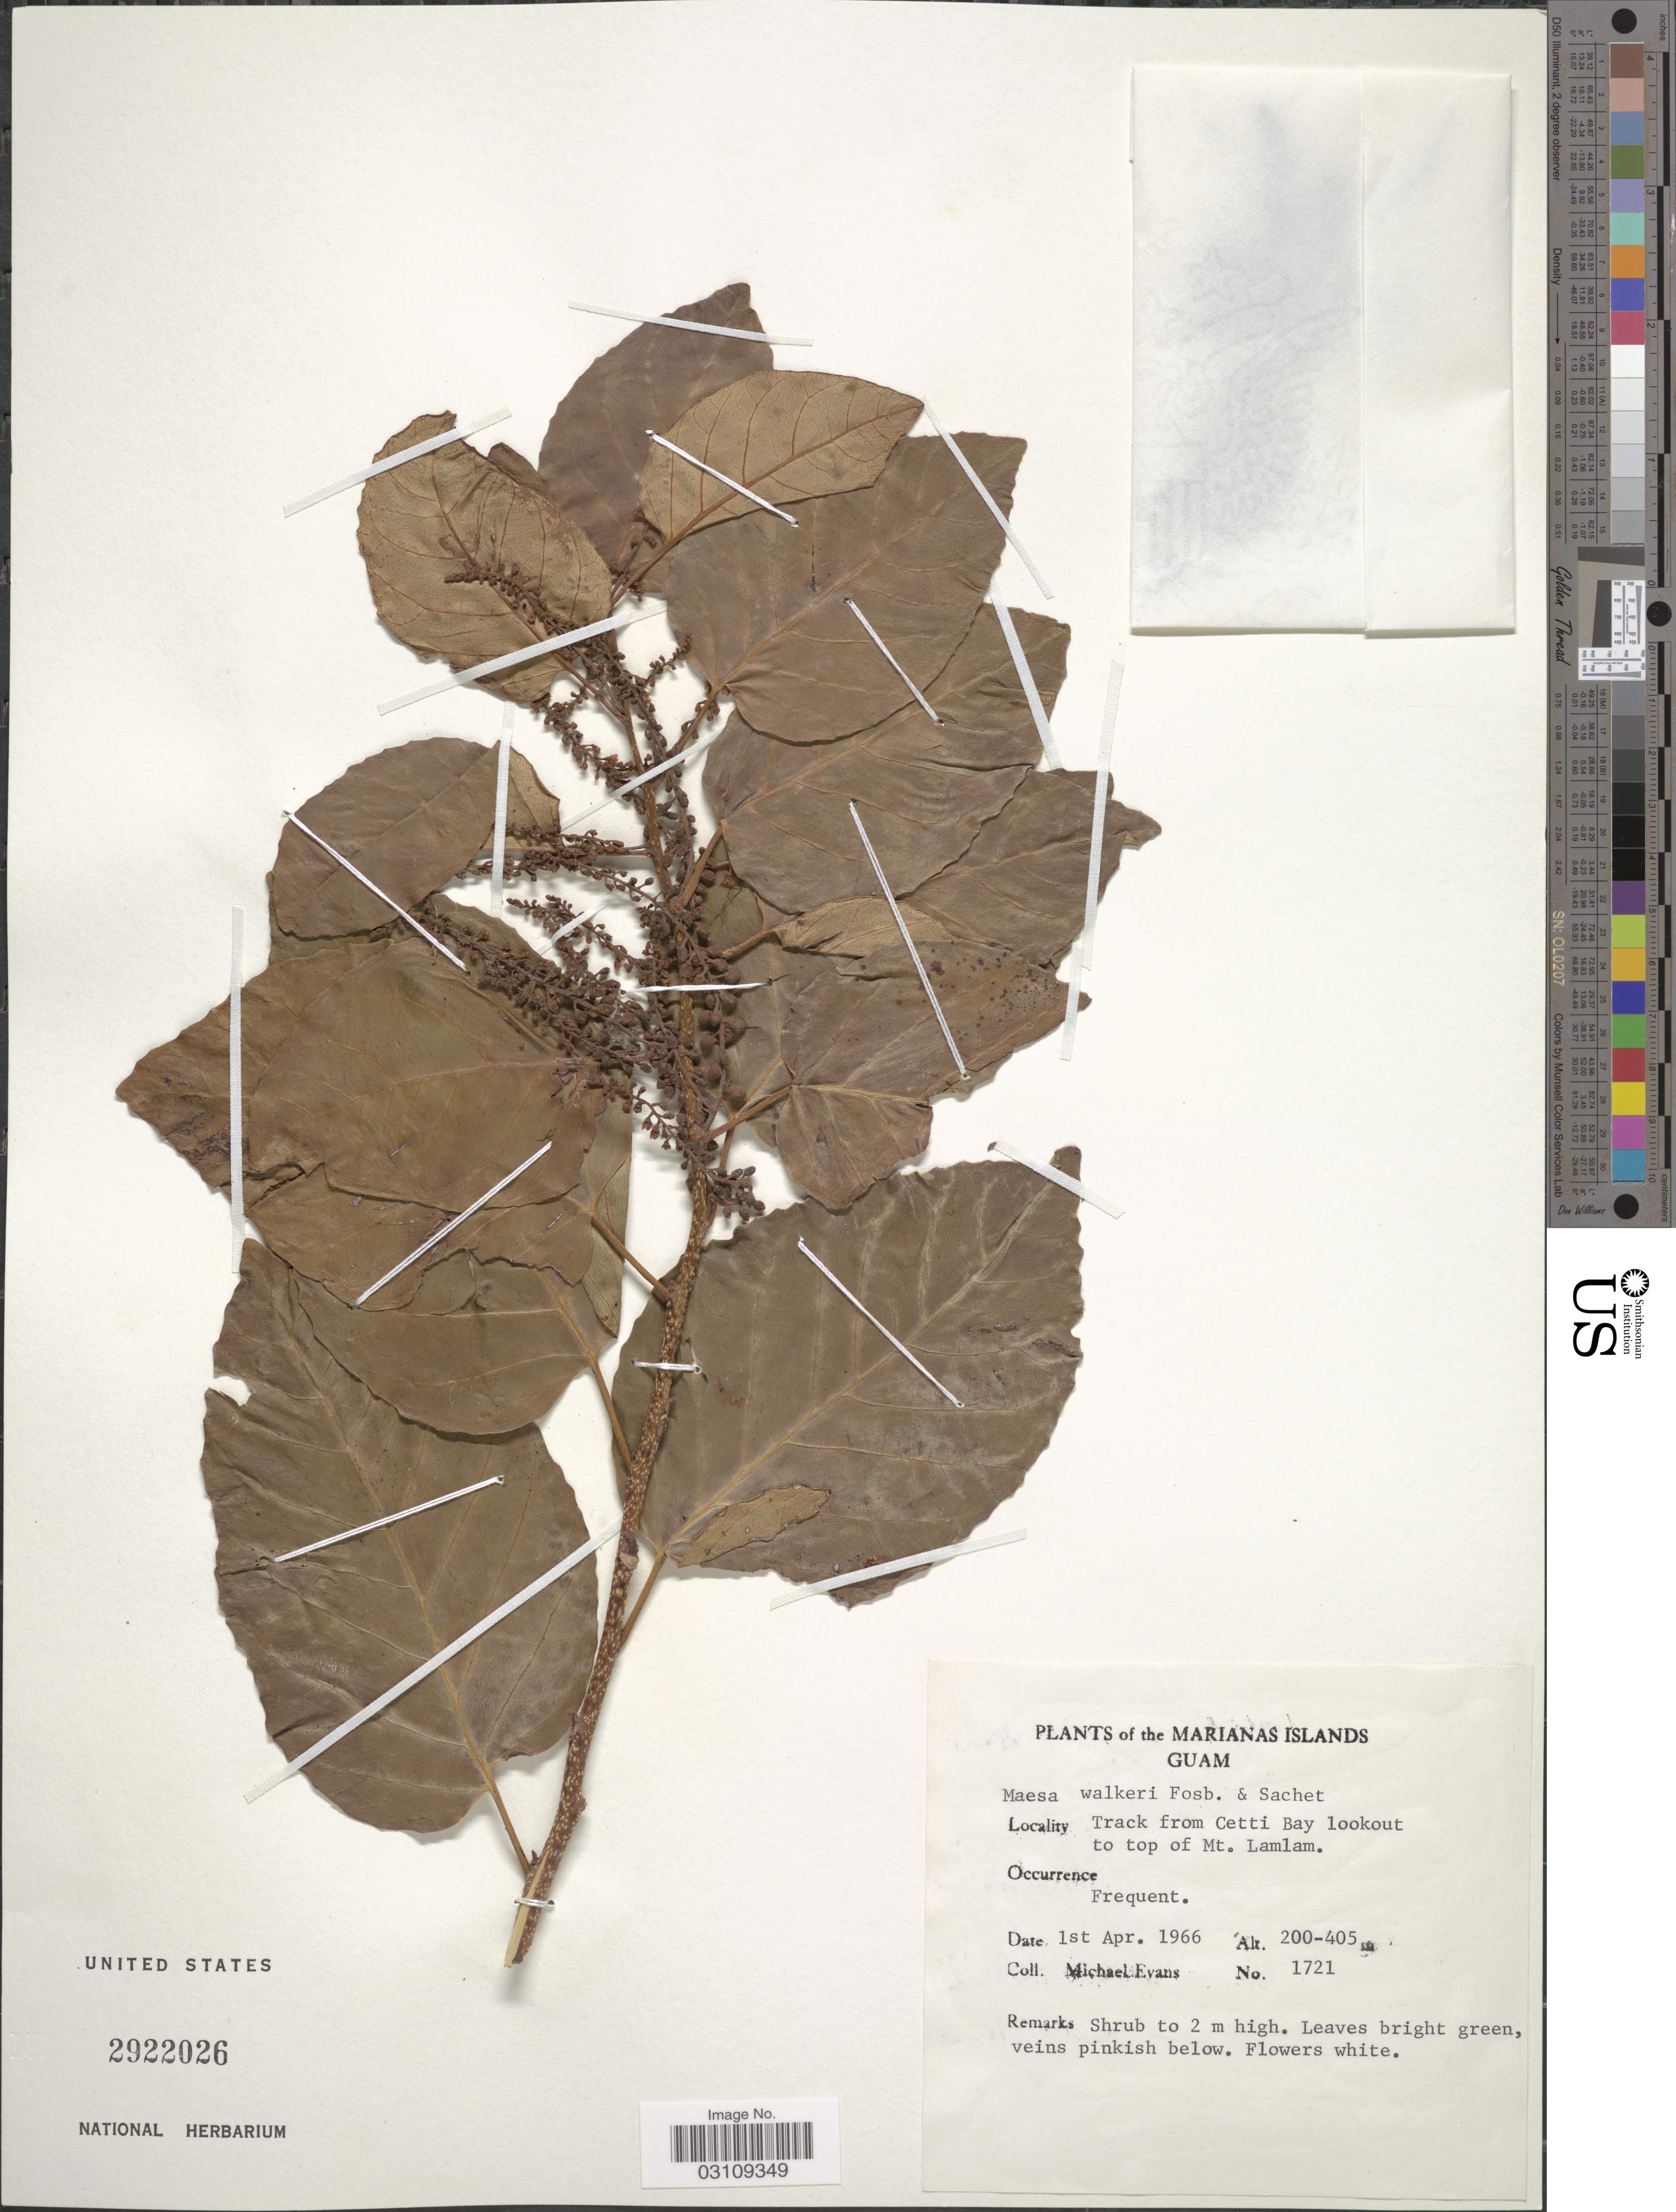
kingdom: Plantae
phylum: Tracheophyta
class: Magnoliopsida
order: Ericales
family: Primulaceae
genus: Maesa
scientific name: Maesa walkeri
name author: Fosberg & Sachet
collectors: M. Evans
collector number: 1721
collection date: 1966-04-01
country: Guam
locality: Marianas Islands. Track from Cetti Bay lookout to top of Mt. Lamlam.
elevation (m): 200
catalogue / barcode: US 2922026